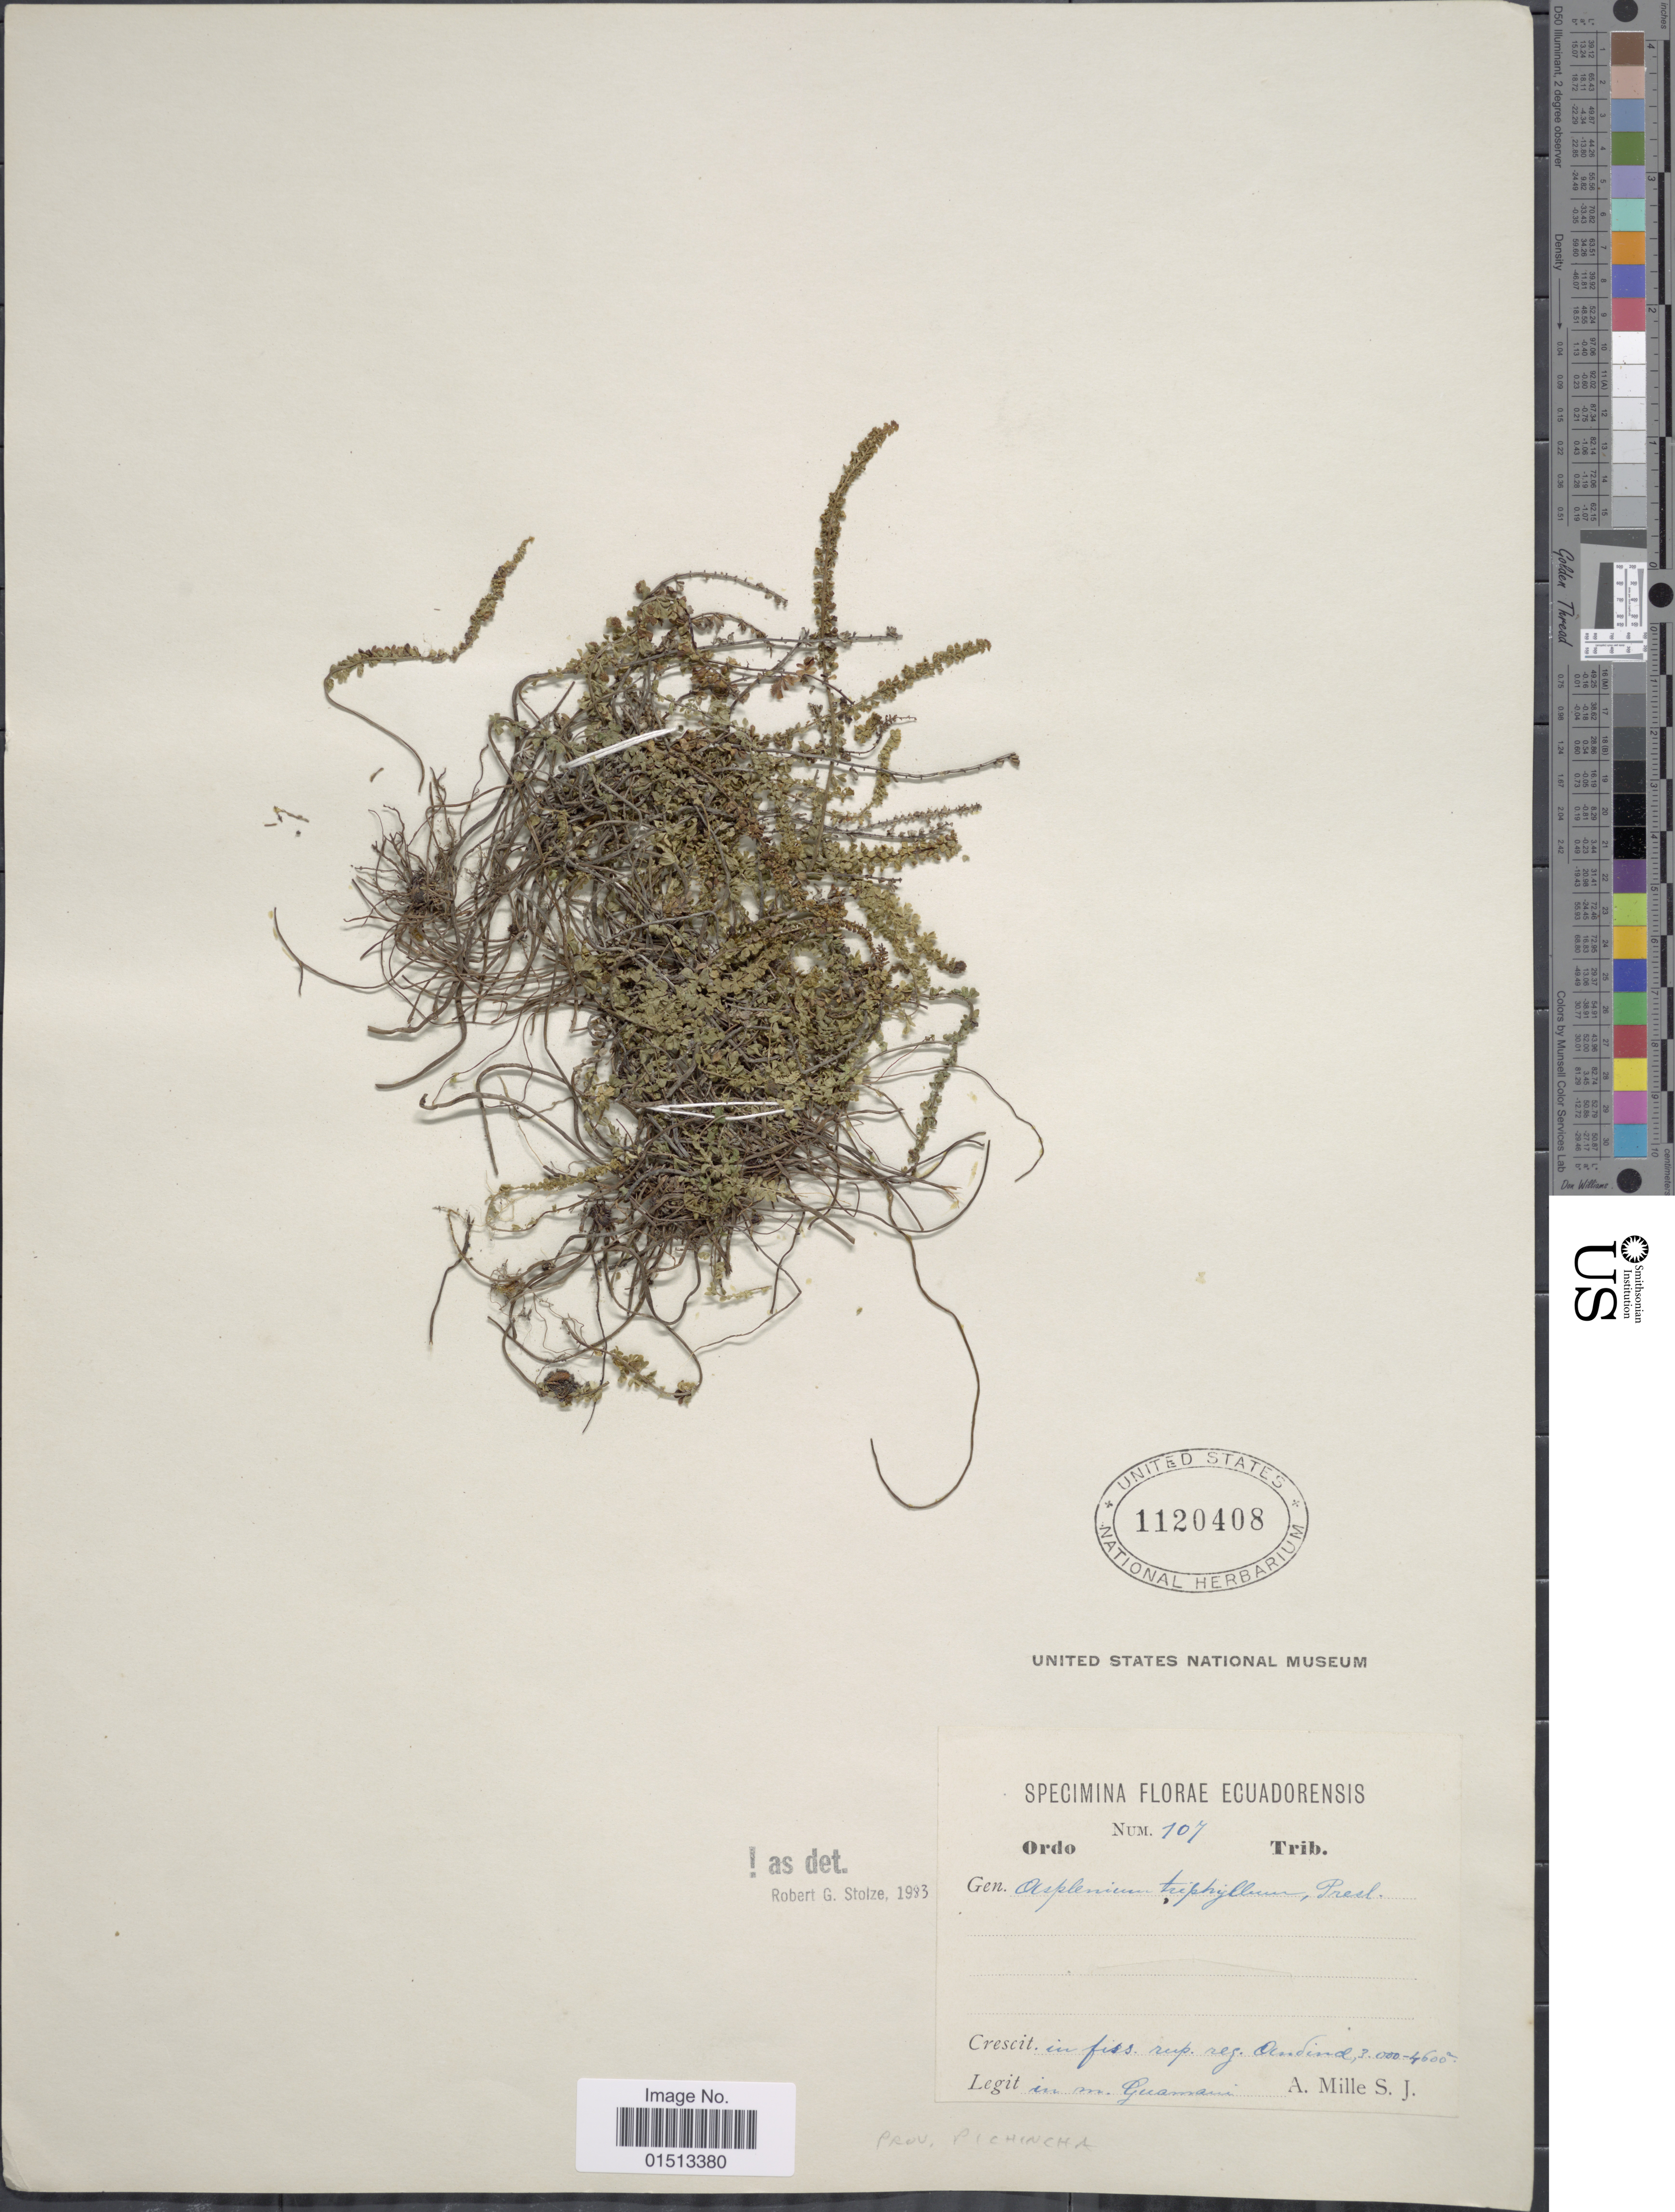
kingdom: Plantae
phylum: Tracheophyta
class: Polypodiopsida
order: Polypodiales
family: Aspleniaceae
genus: Asplenium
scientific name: Asplenium triphyllum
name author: C. Presl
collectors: A. Mille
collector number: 107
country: Ecuador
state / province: Pichincha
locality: In fiss. rup. reg. Andina, in m. Guamani.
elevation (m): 3000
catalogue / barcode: US 1120408